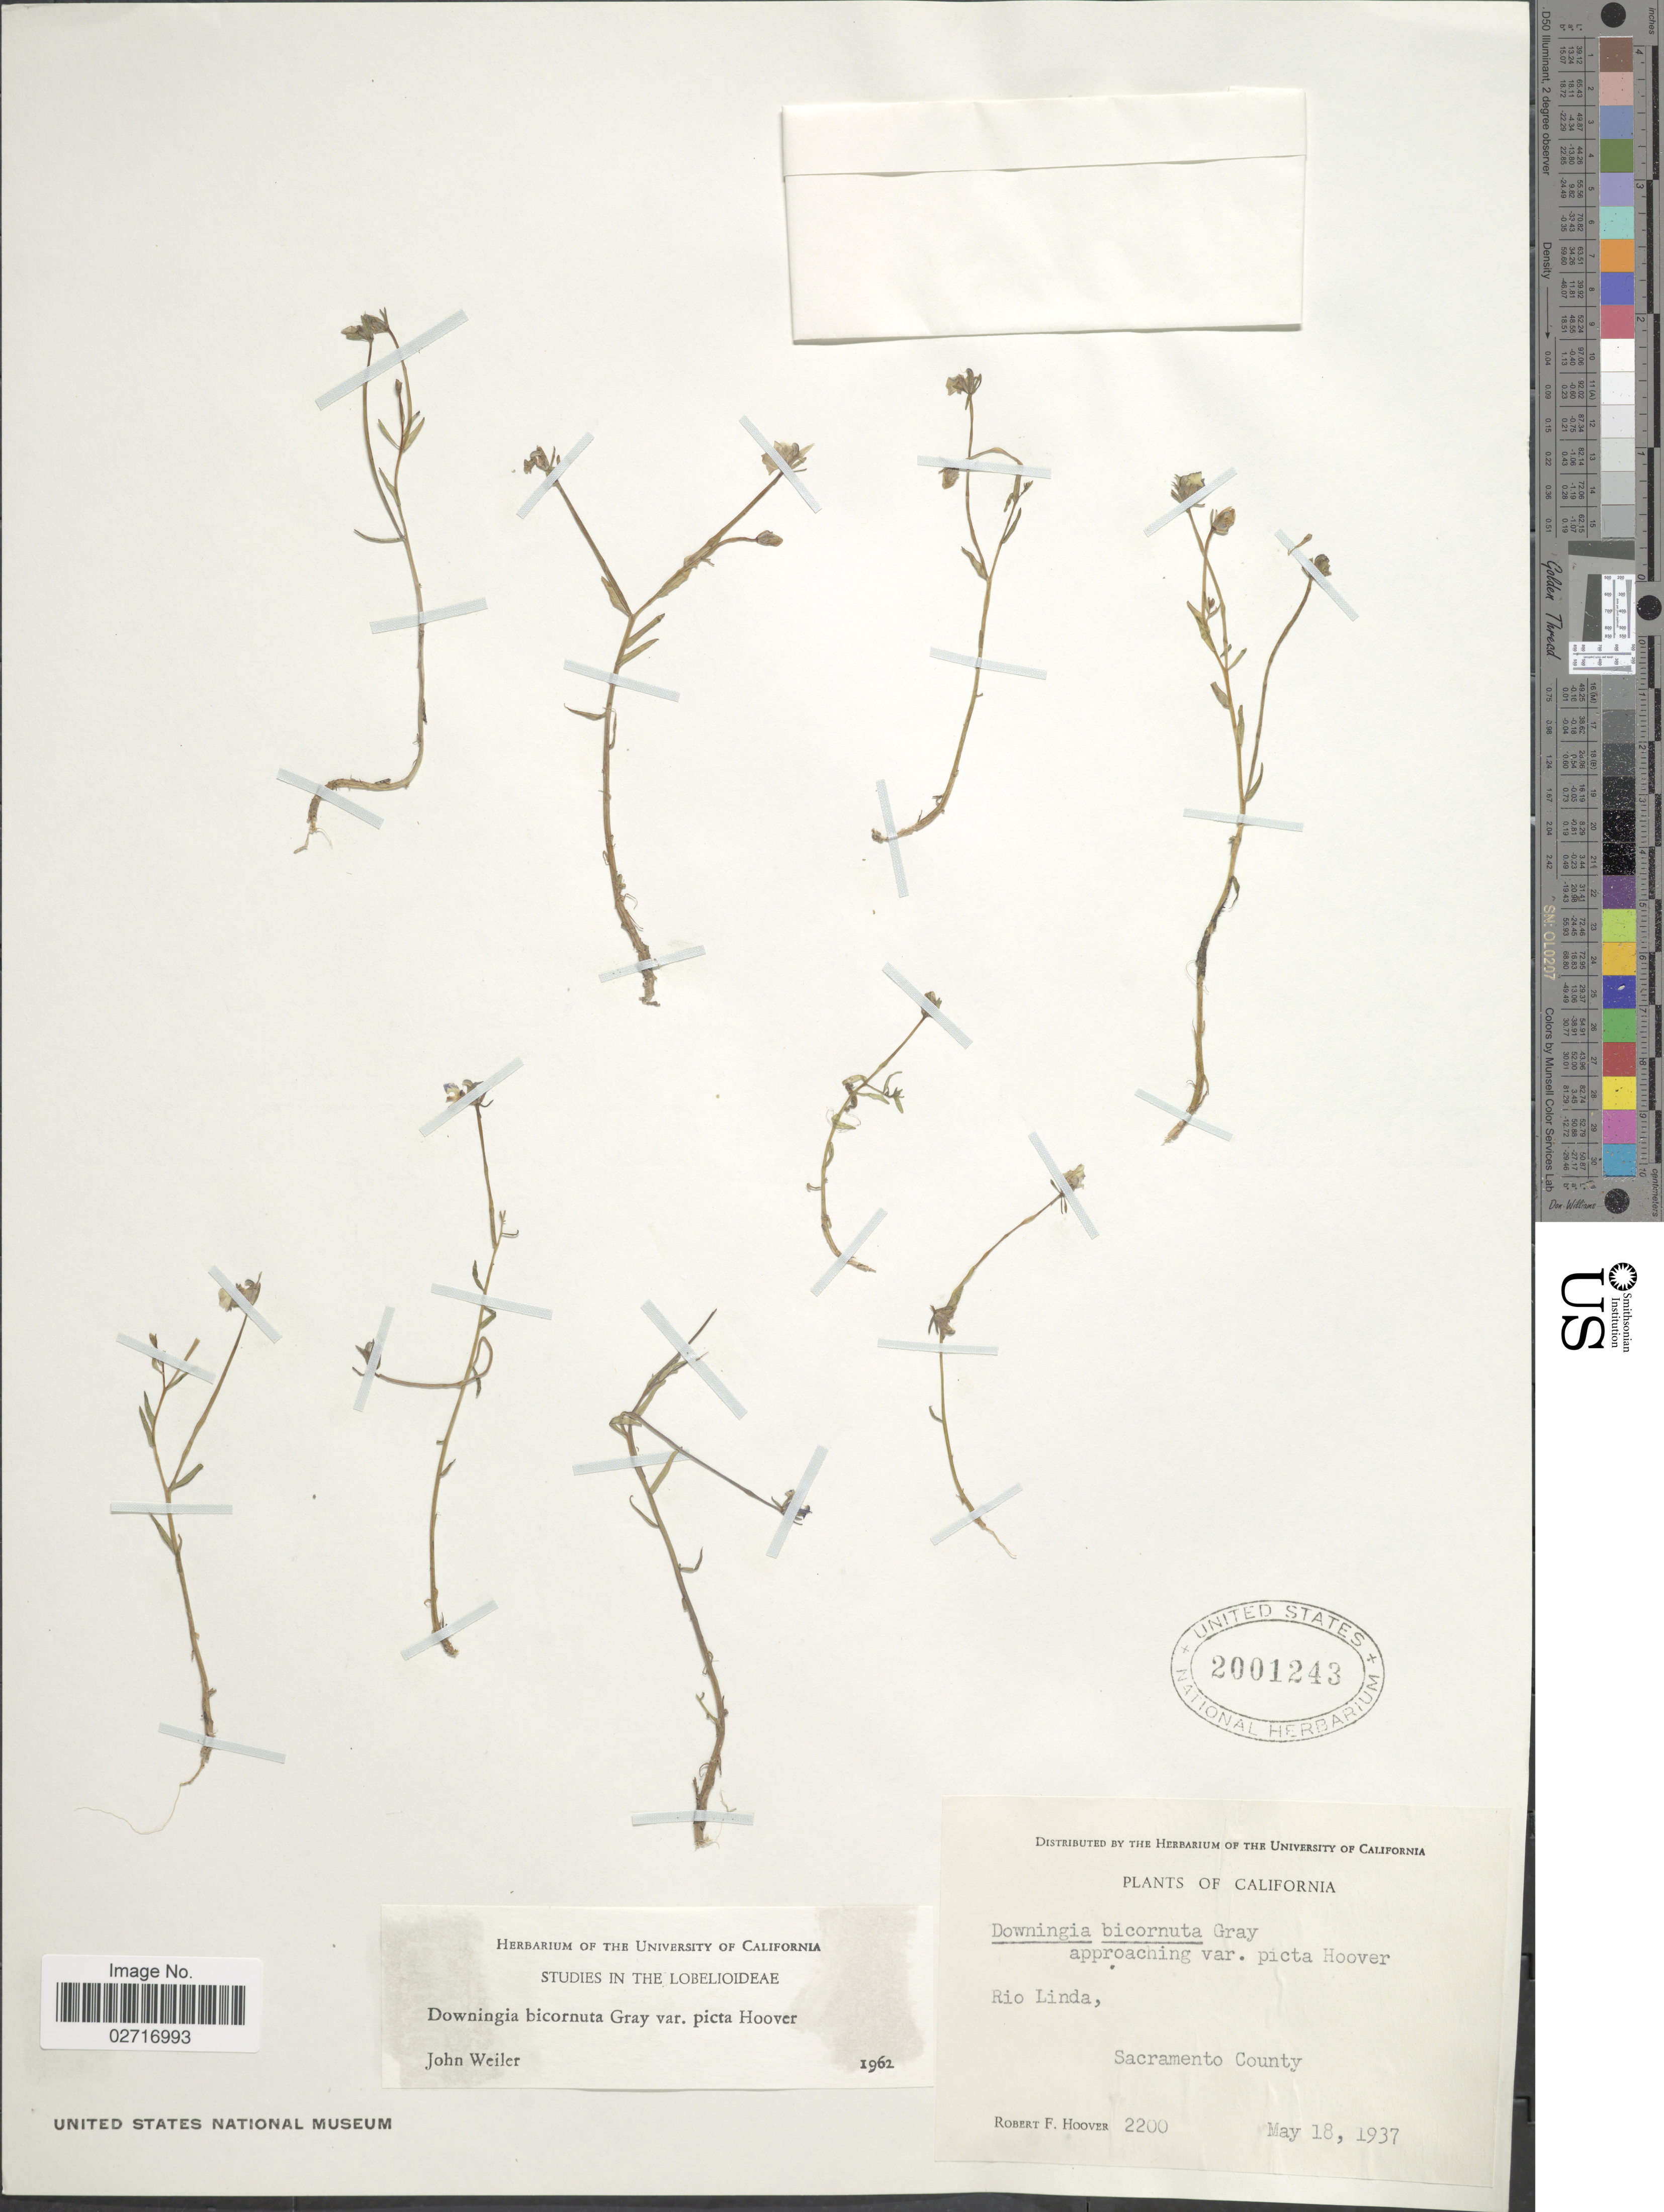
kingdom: Plantae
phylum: Tracheophyta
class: Magnoliopsida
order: Asterales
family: Campanulaceae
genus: Downingia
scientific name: Downingia bicornuta var. picta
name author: Hoover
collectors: R. F. Hoover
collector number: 2200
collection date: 1937-05-18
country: United States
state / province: California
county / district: Sacramento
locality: Rio Linda, Sacramento County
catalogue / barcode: US 2001243